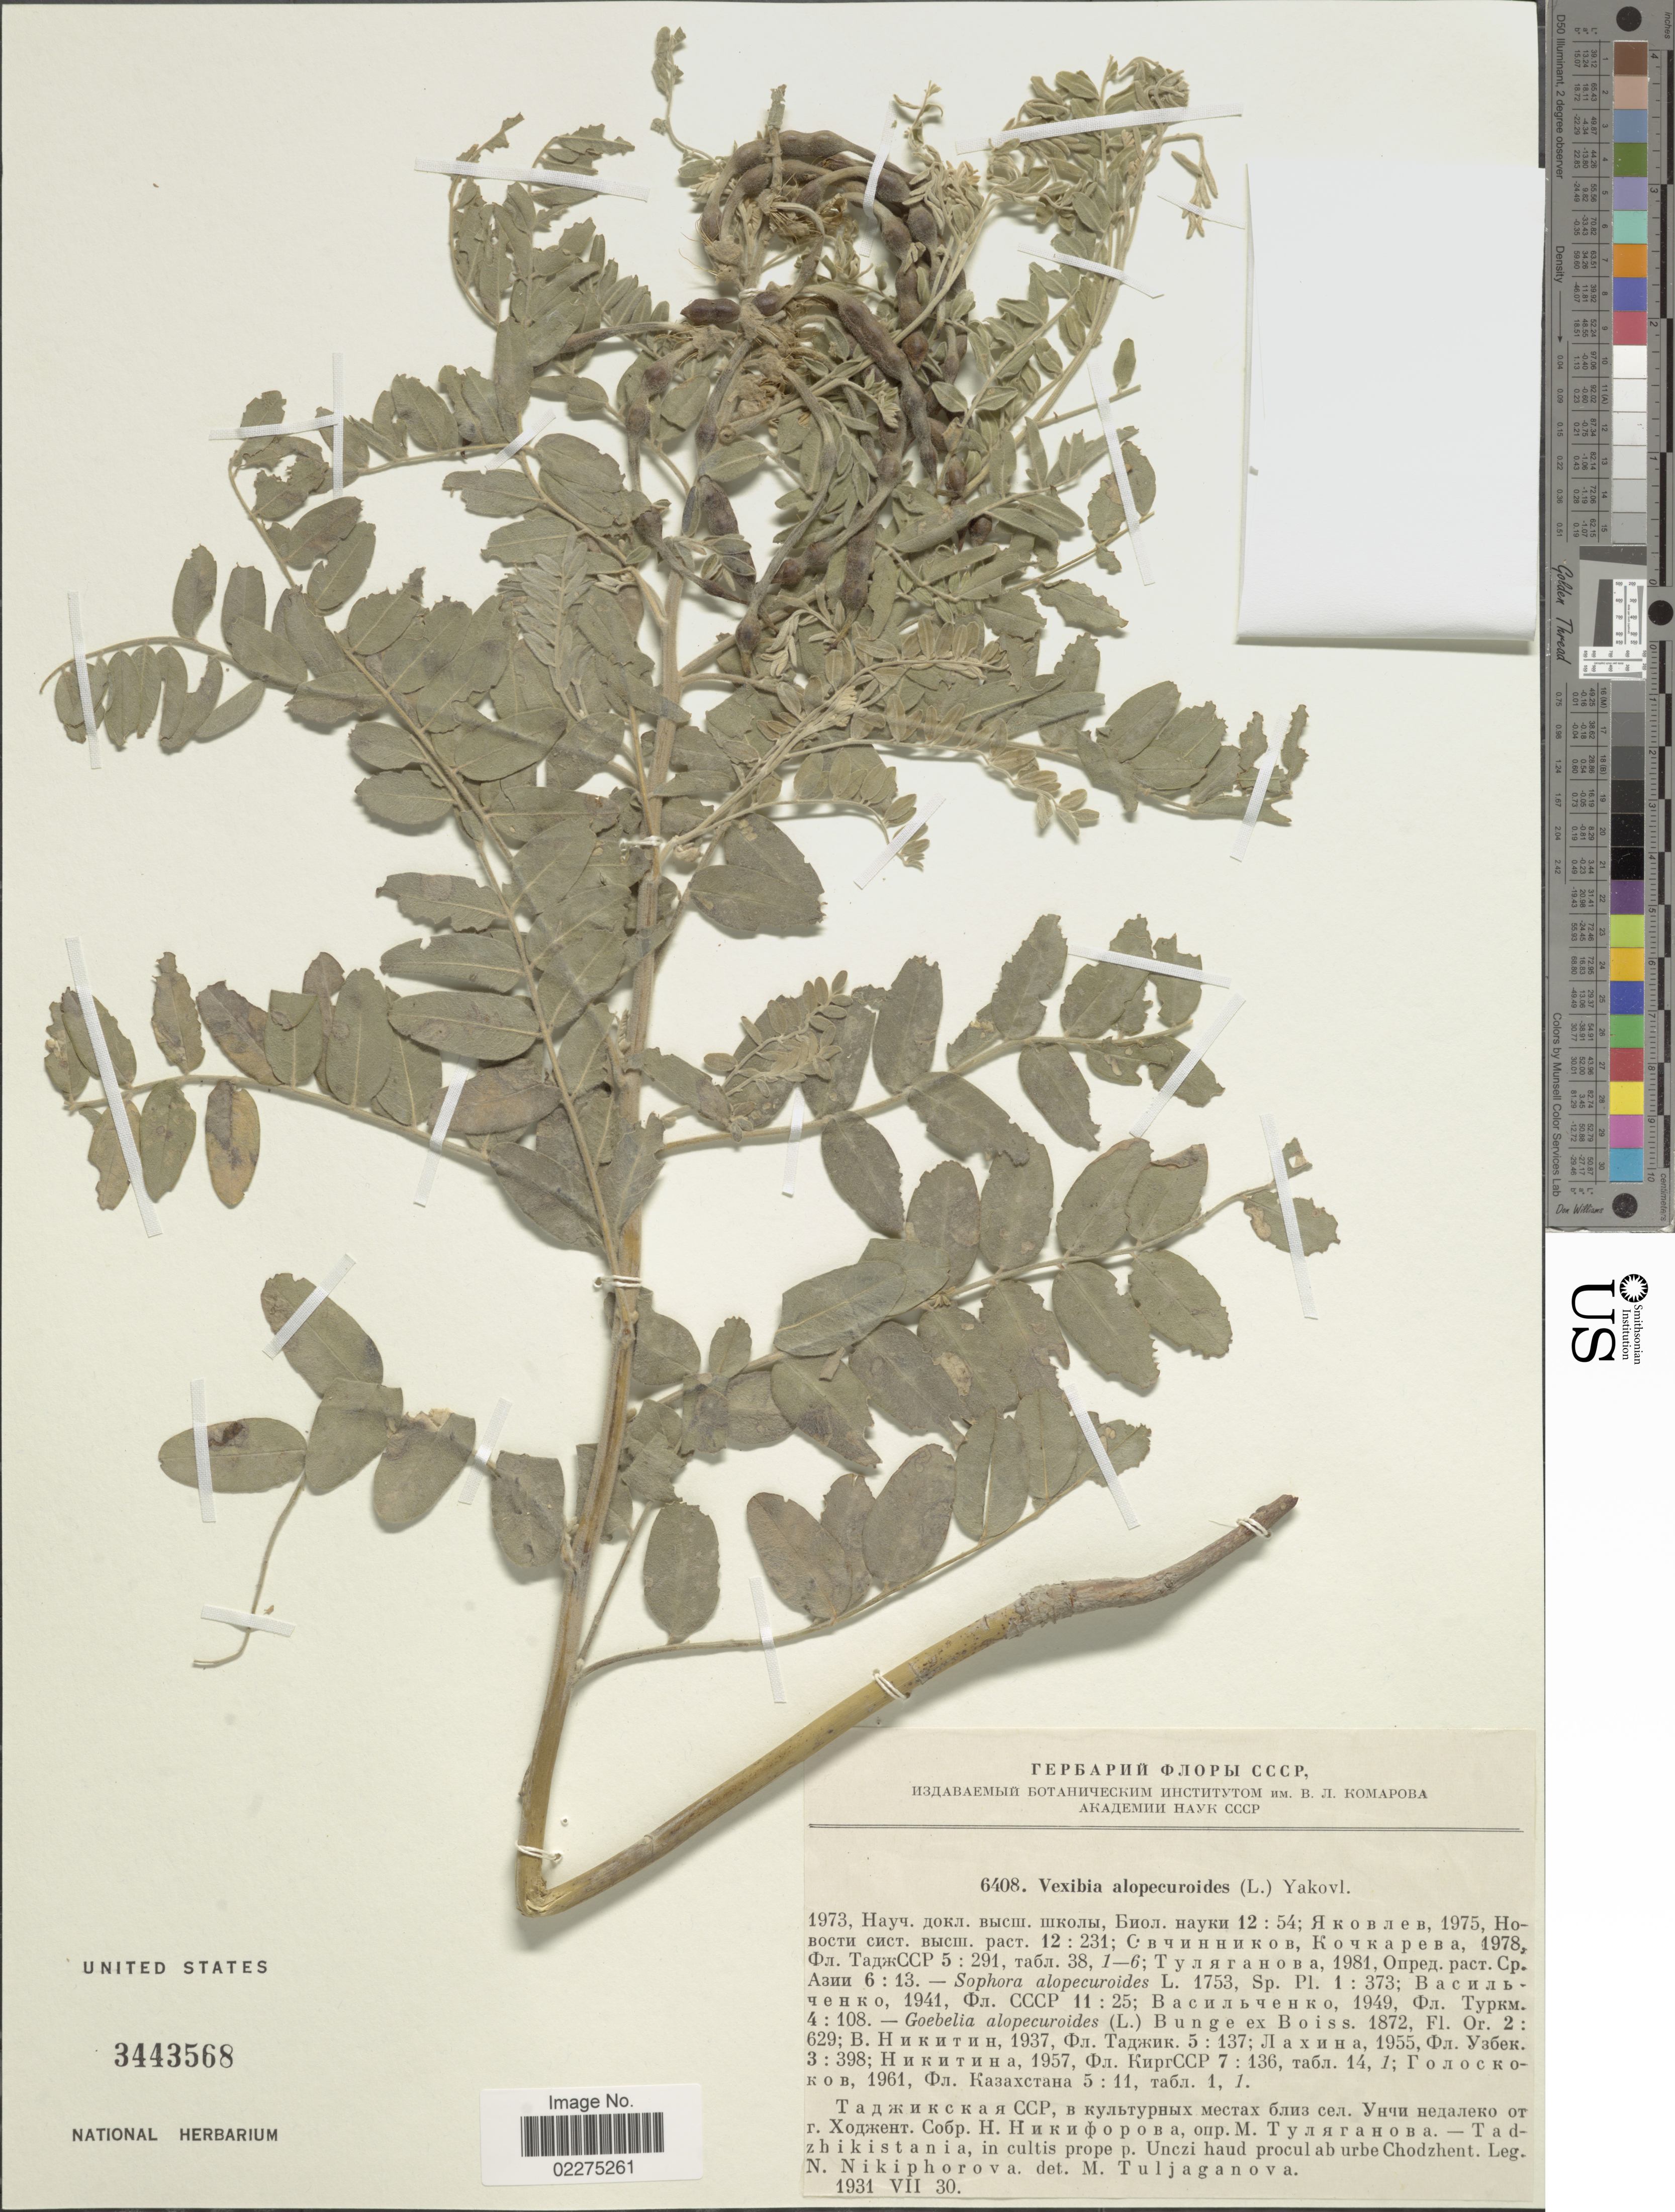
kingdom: Plantae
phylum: Tracheophyta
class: Magnoliopsida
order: Fabales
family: Fabaceae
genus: Sophora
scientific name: Sophora alopecuroides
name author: L.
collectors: N. Nikiphorova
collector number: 6408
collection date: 1931-07-30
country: Tajikistan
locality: Prope p. Unczi haud procul ab urbe Chodzhent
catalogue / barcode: US 3443568